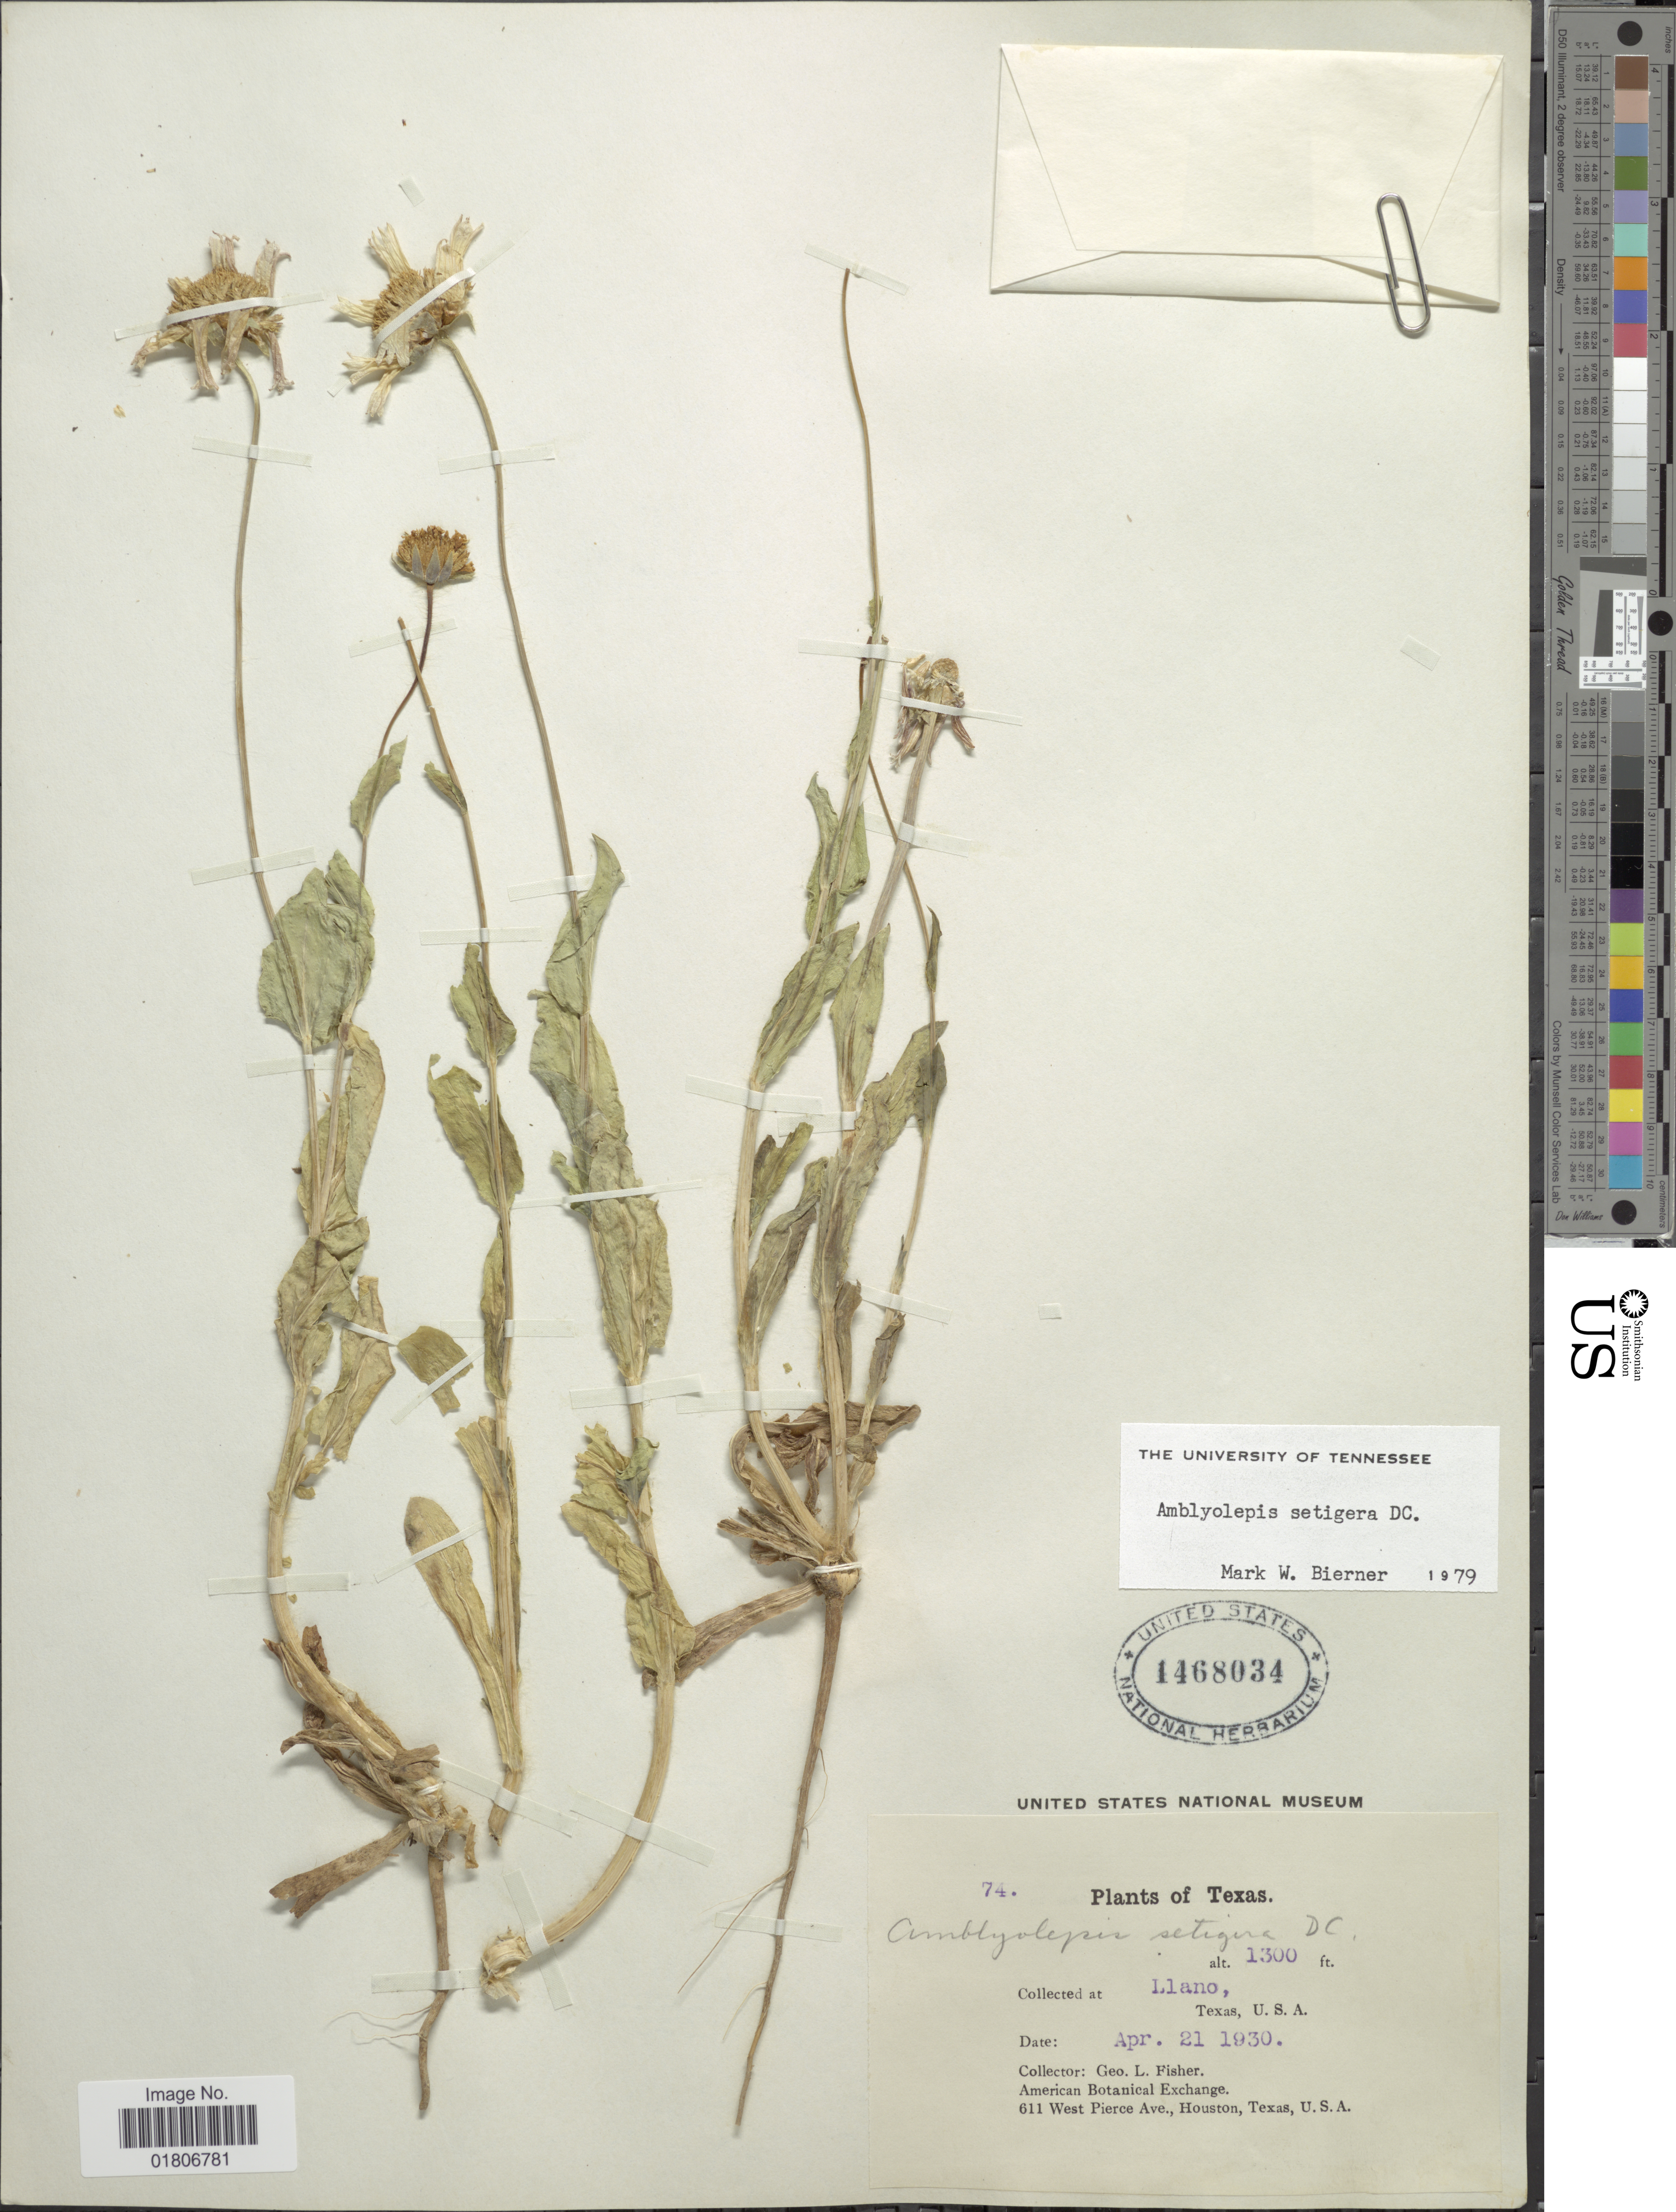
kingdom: Plantae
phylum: Tracheophyta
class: Magnoliopsida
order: Asterales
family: Asteraceae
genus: Amblyolepis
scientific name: Amblyolepis setigera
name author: DC.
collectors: G. L. Fisher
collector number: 74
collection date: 1930-04-21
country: United States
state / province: Texas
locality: Llano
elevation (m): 396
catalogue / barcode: US 1468034